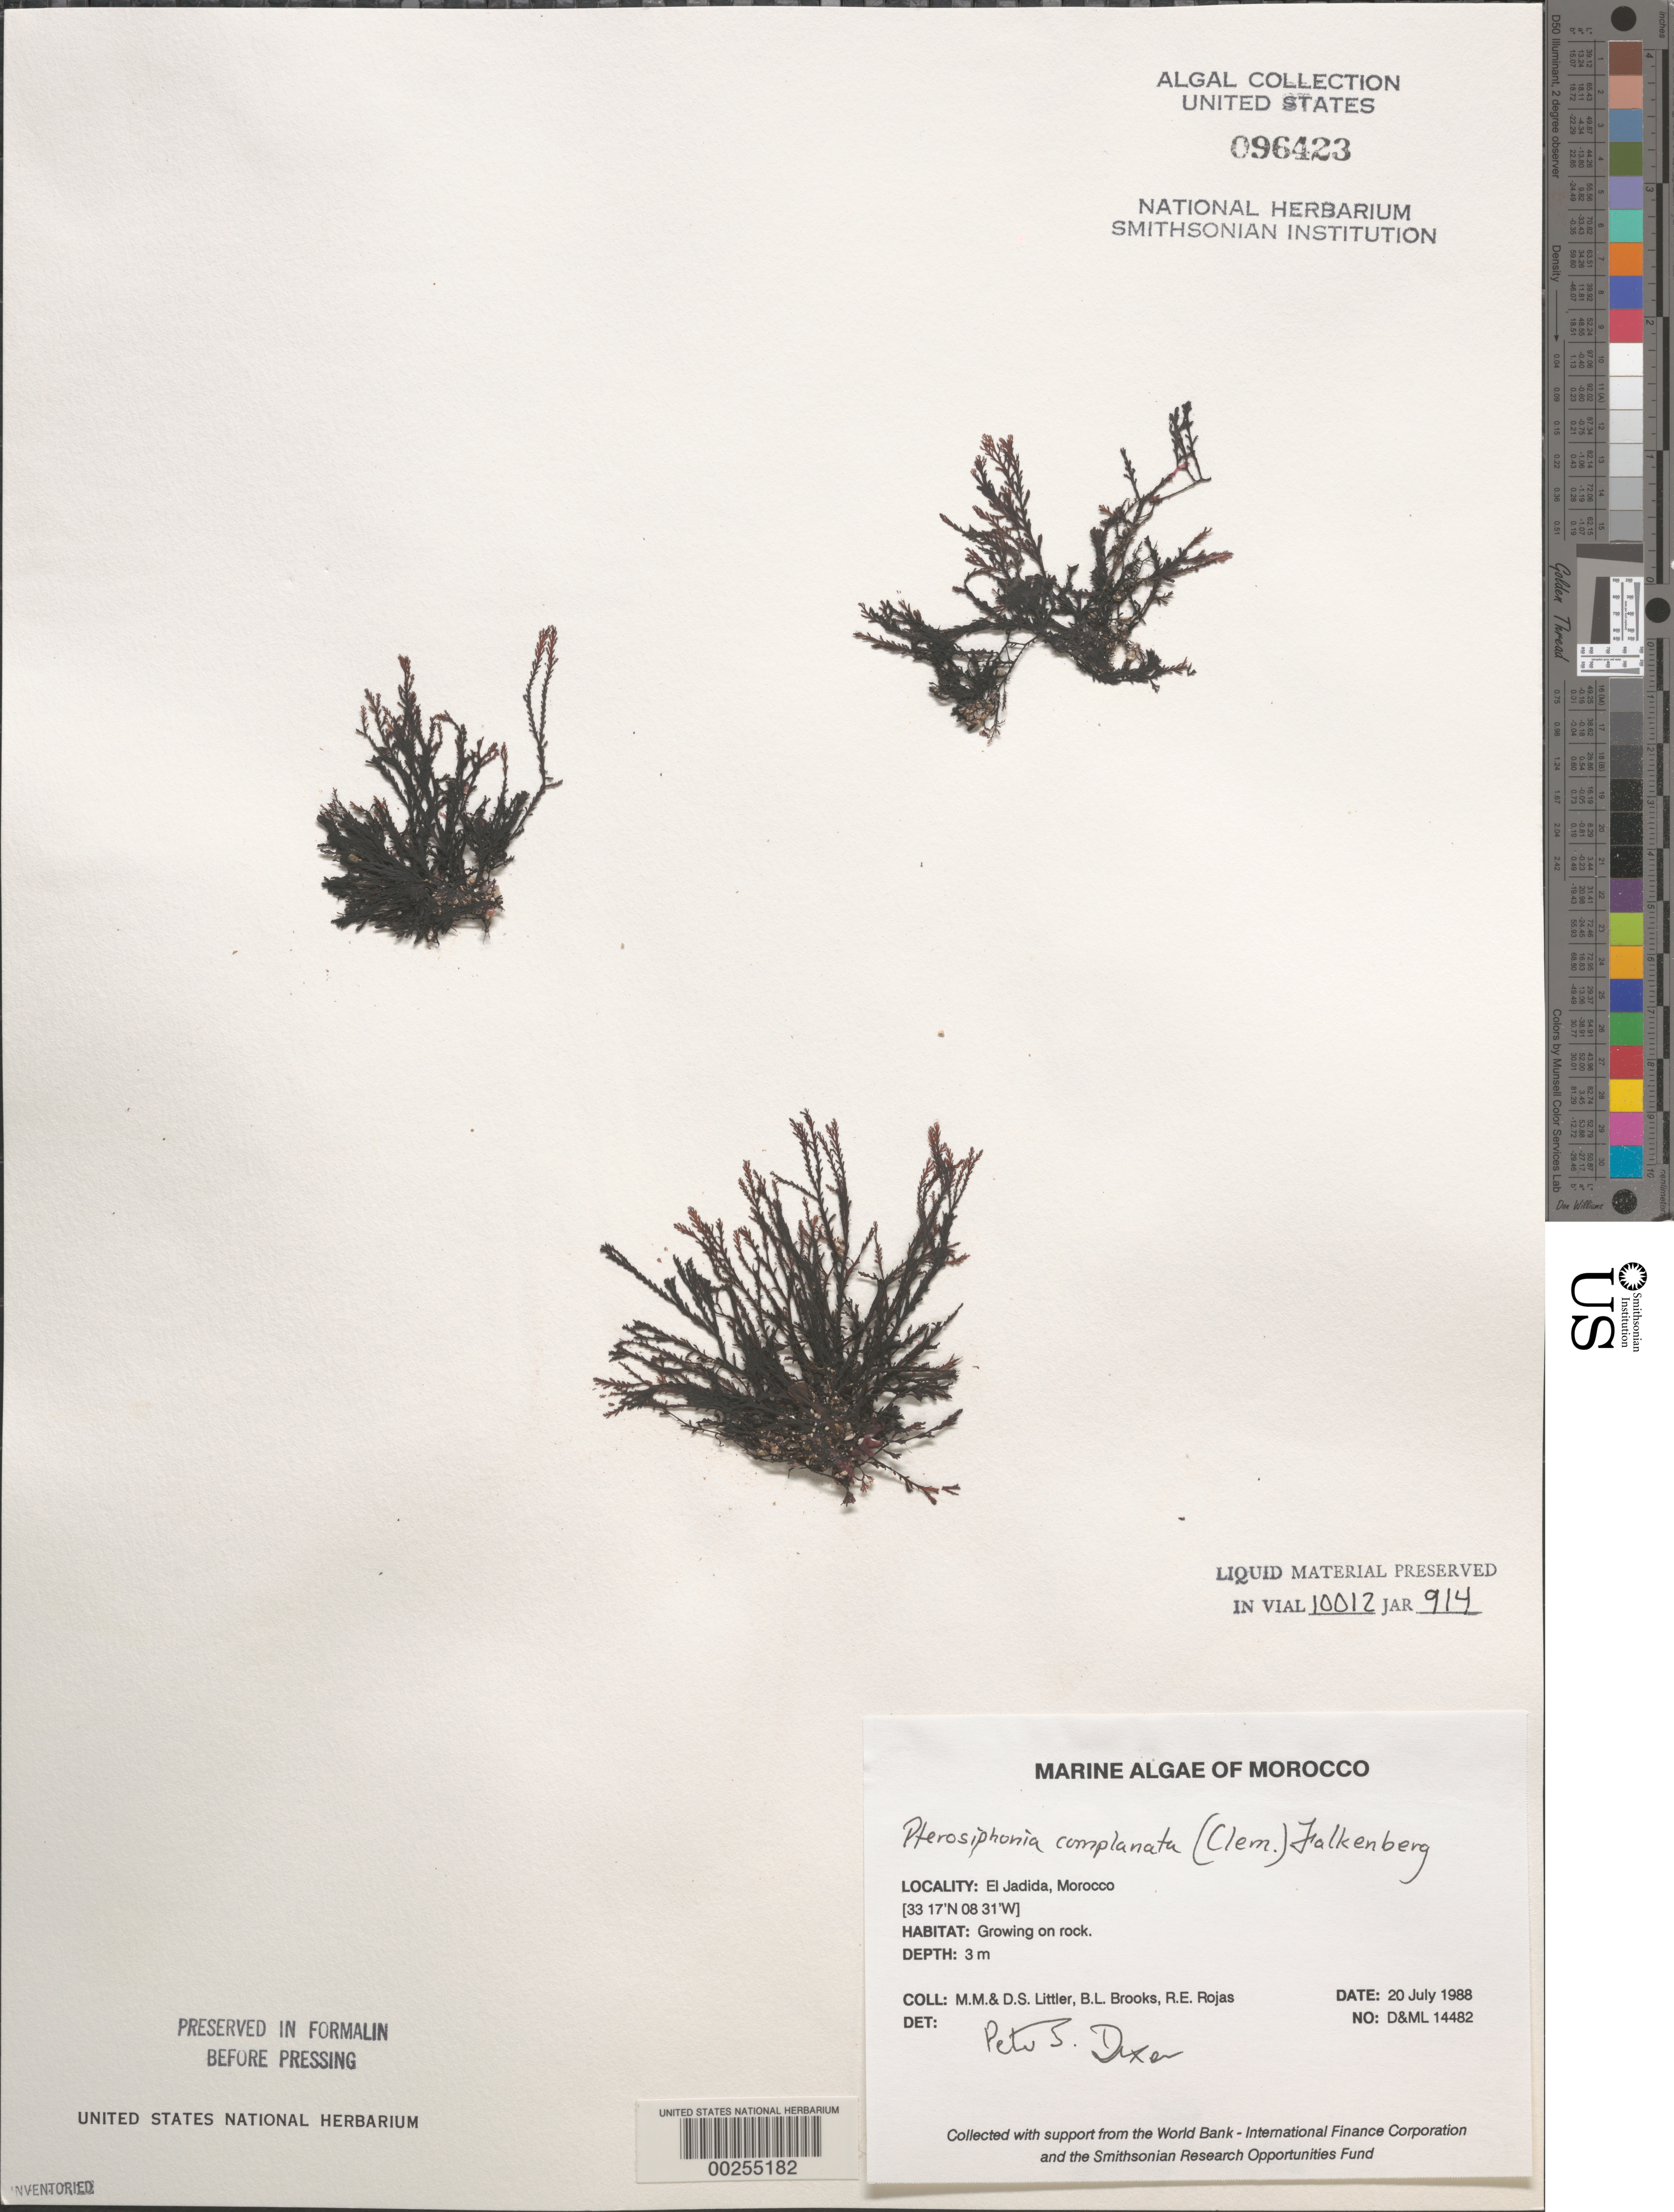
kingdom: Plantae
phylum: Rhodophyta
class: Florideophyceae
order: Ceramiales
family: Rhodomelaceae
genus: Pterosiphonia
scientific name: Pterosiphonia complanata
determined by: Dixon, P. S.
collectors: M. M. Littler, D. S. Littler, B. Brooks & R. Rojas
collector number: D&ML 14482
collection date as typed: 20 Jul 1988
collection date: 1988-07-20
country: Morocco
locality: El Jadida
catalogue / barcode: US 96423